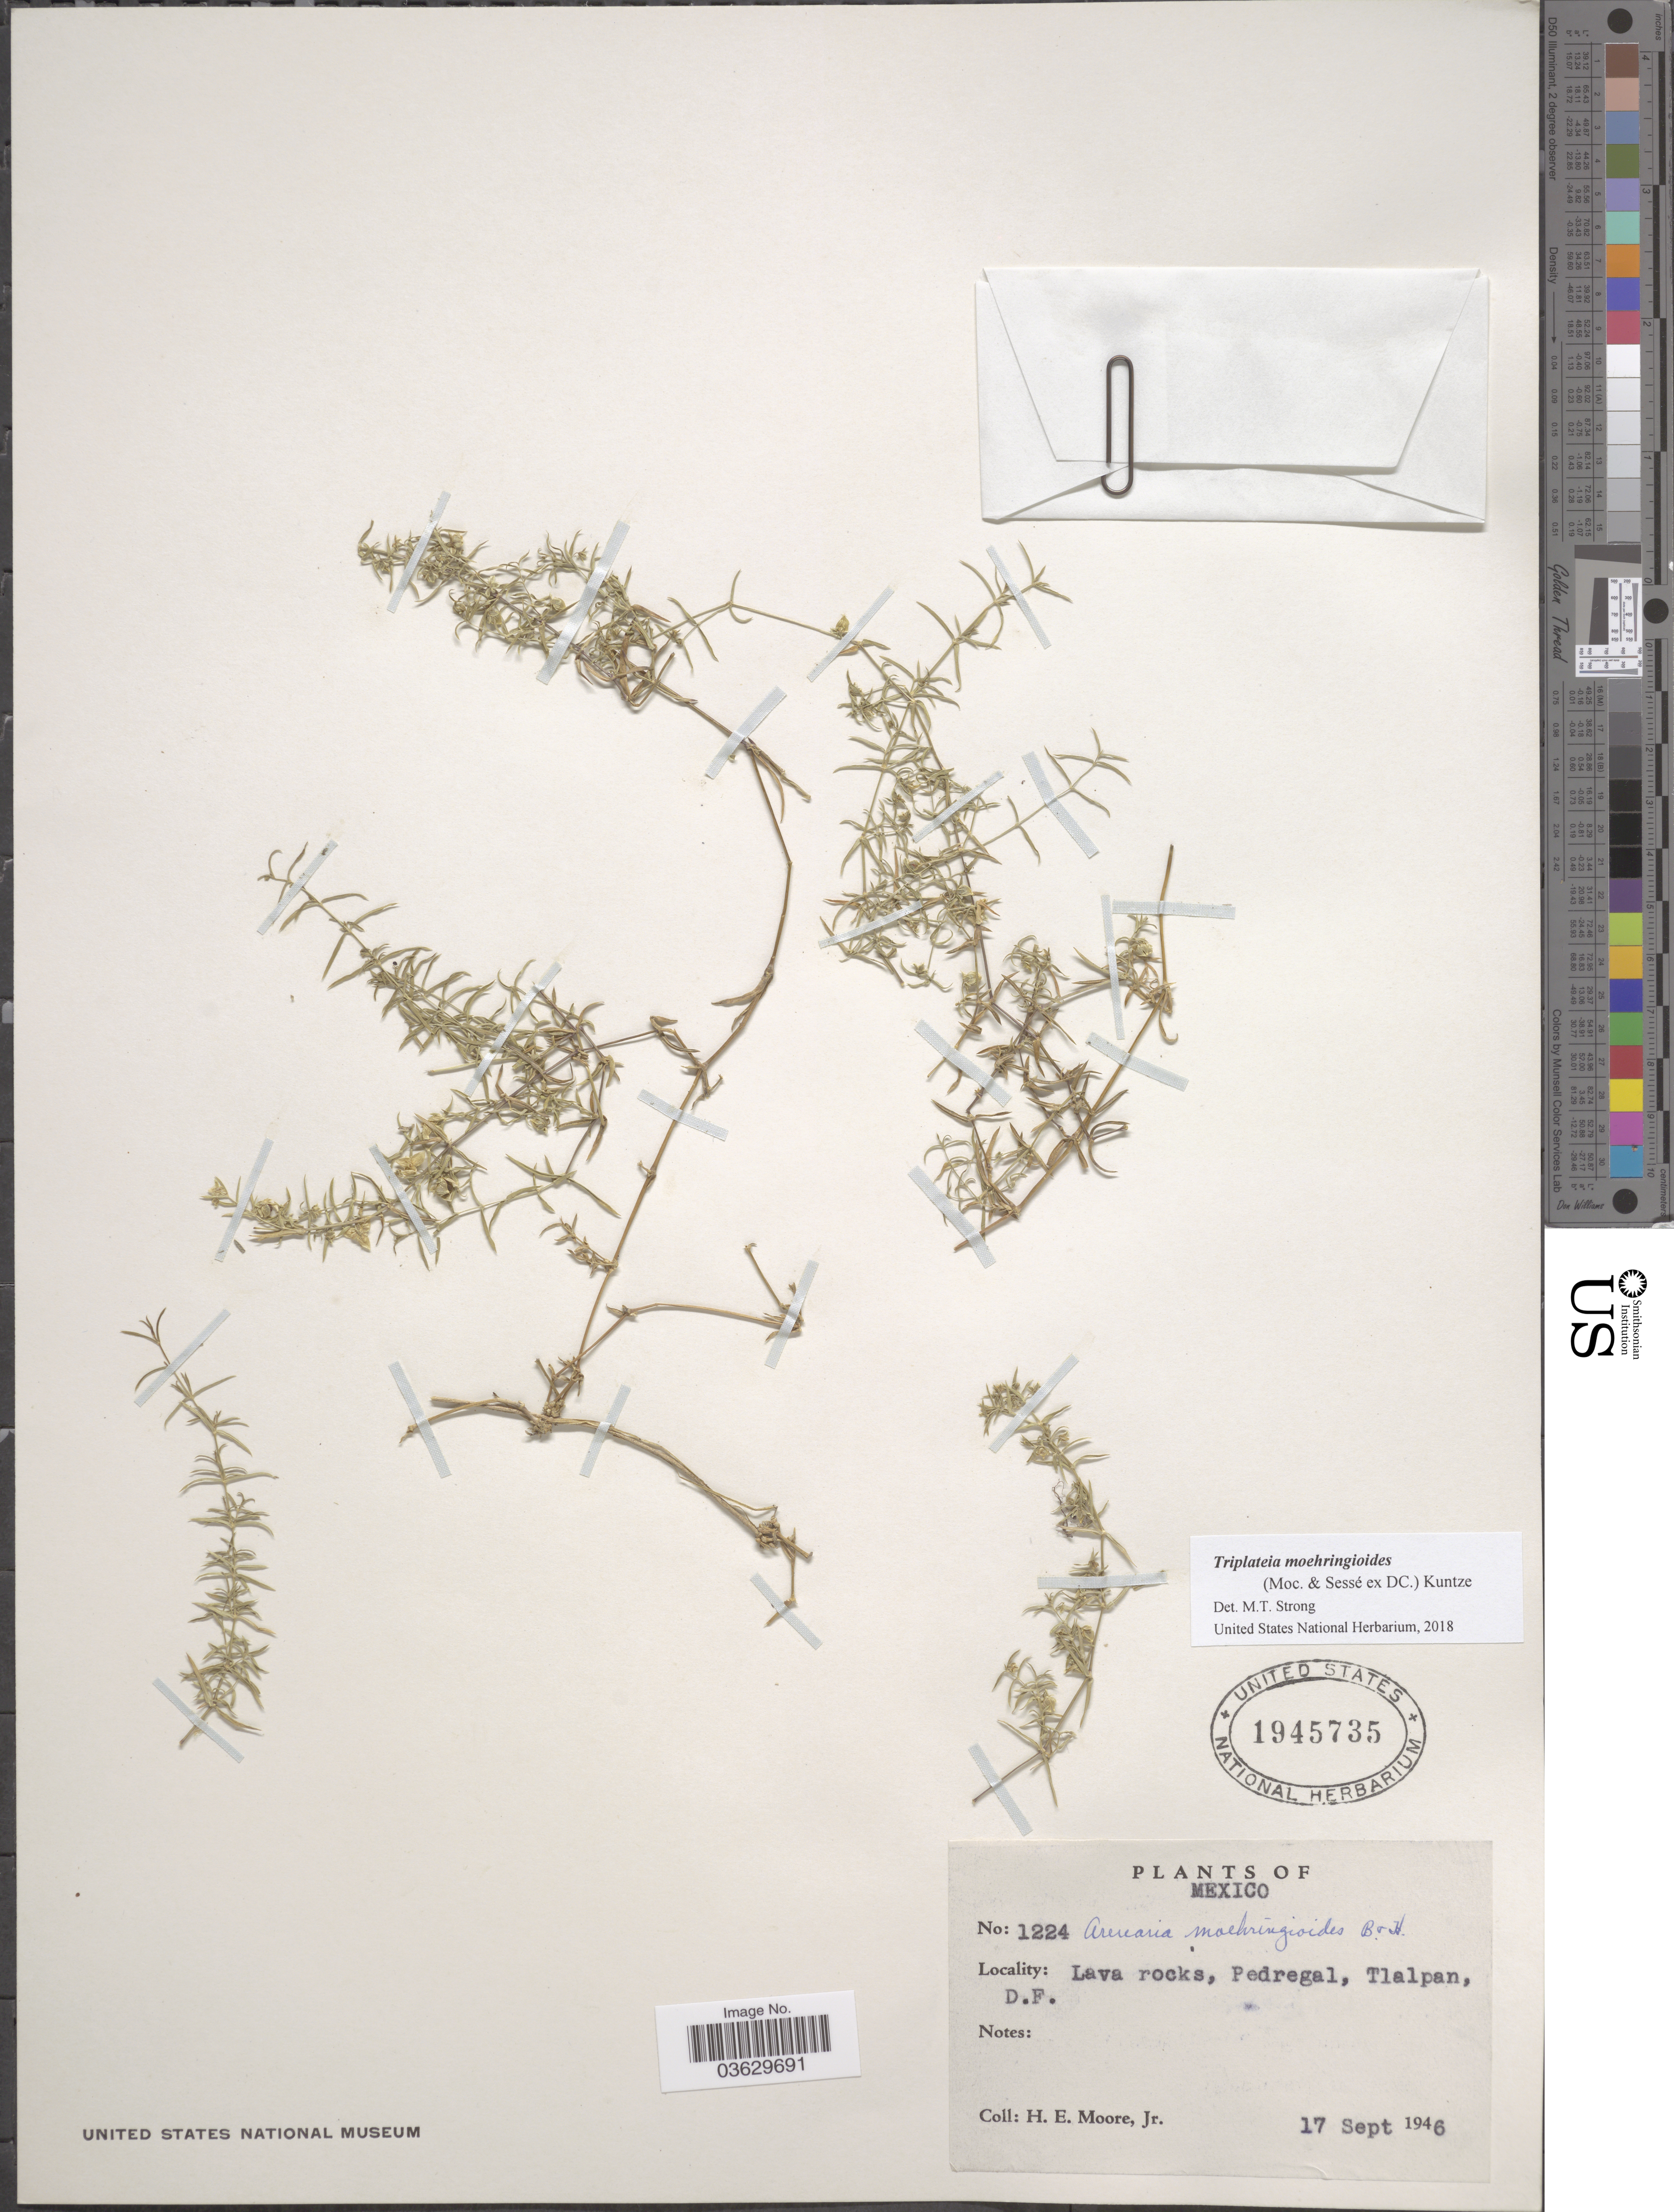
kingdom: Plantae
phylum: Tracheophyta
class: Magnoliopsida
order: Caryophyllales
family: Caryophyllaceae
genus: Triplateia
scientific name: Triplateia moehringiodes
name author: (DC.) Kuntze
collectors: H. Moore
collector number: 1224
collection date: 1946-09-17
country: Mexico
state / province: Distrito Federal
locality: Lava rocks, Pedregal, Tlalpan.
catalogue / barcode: US 1945735